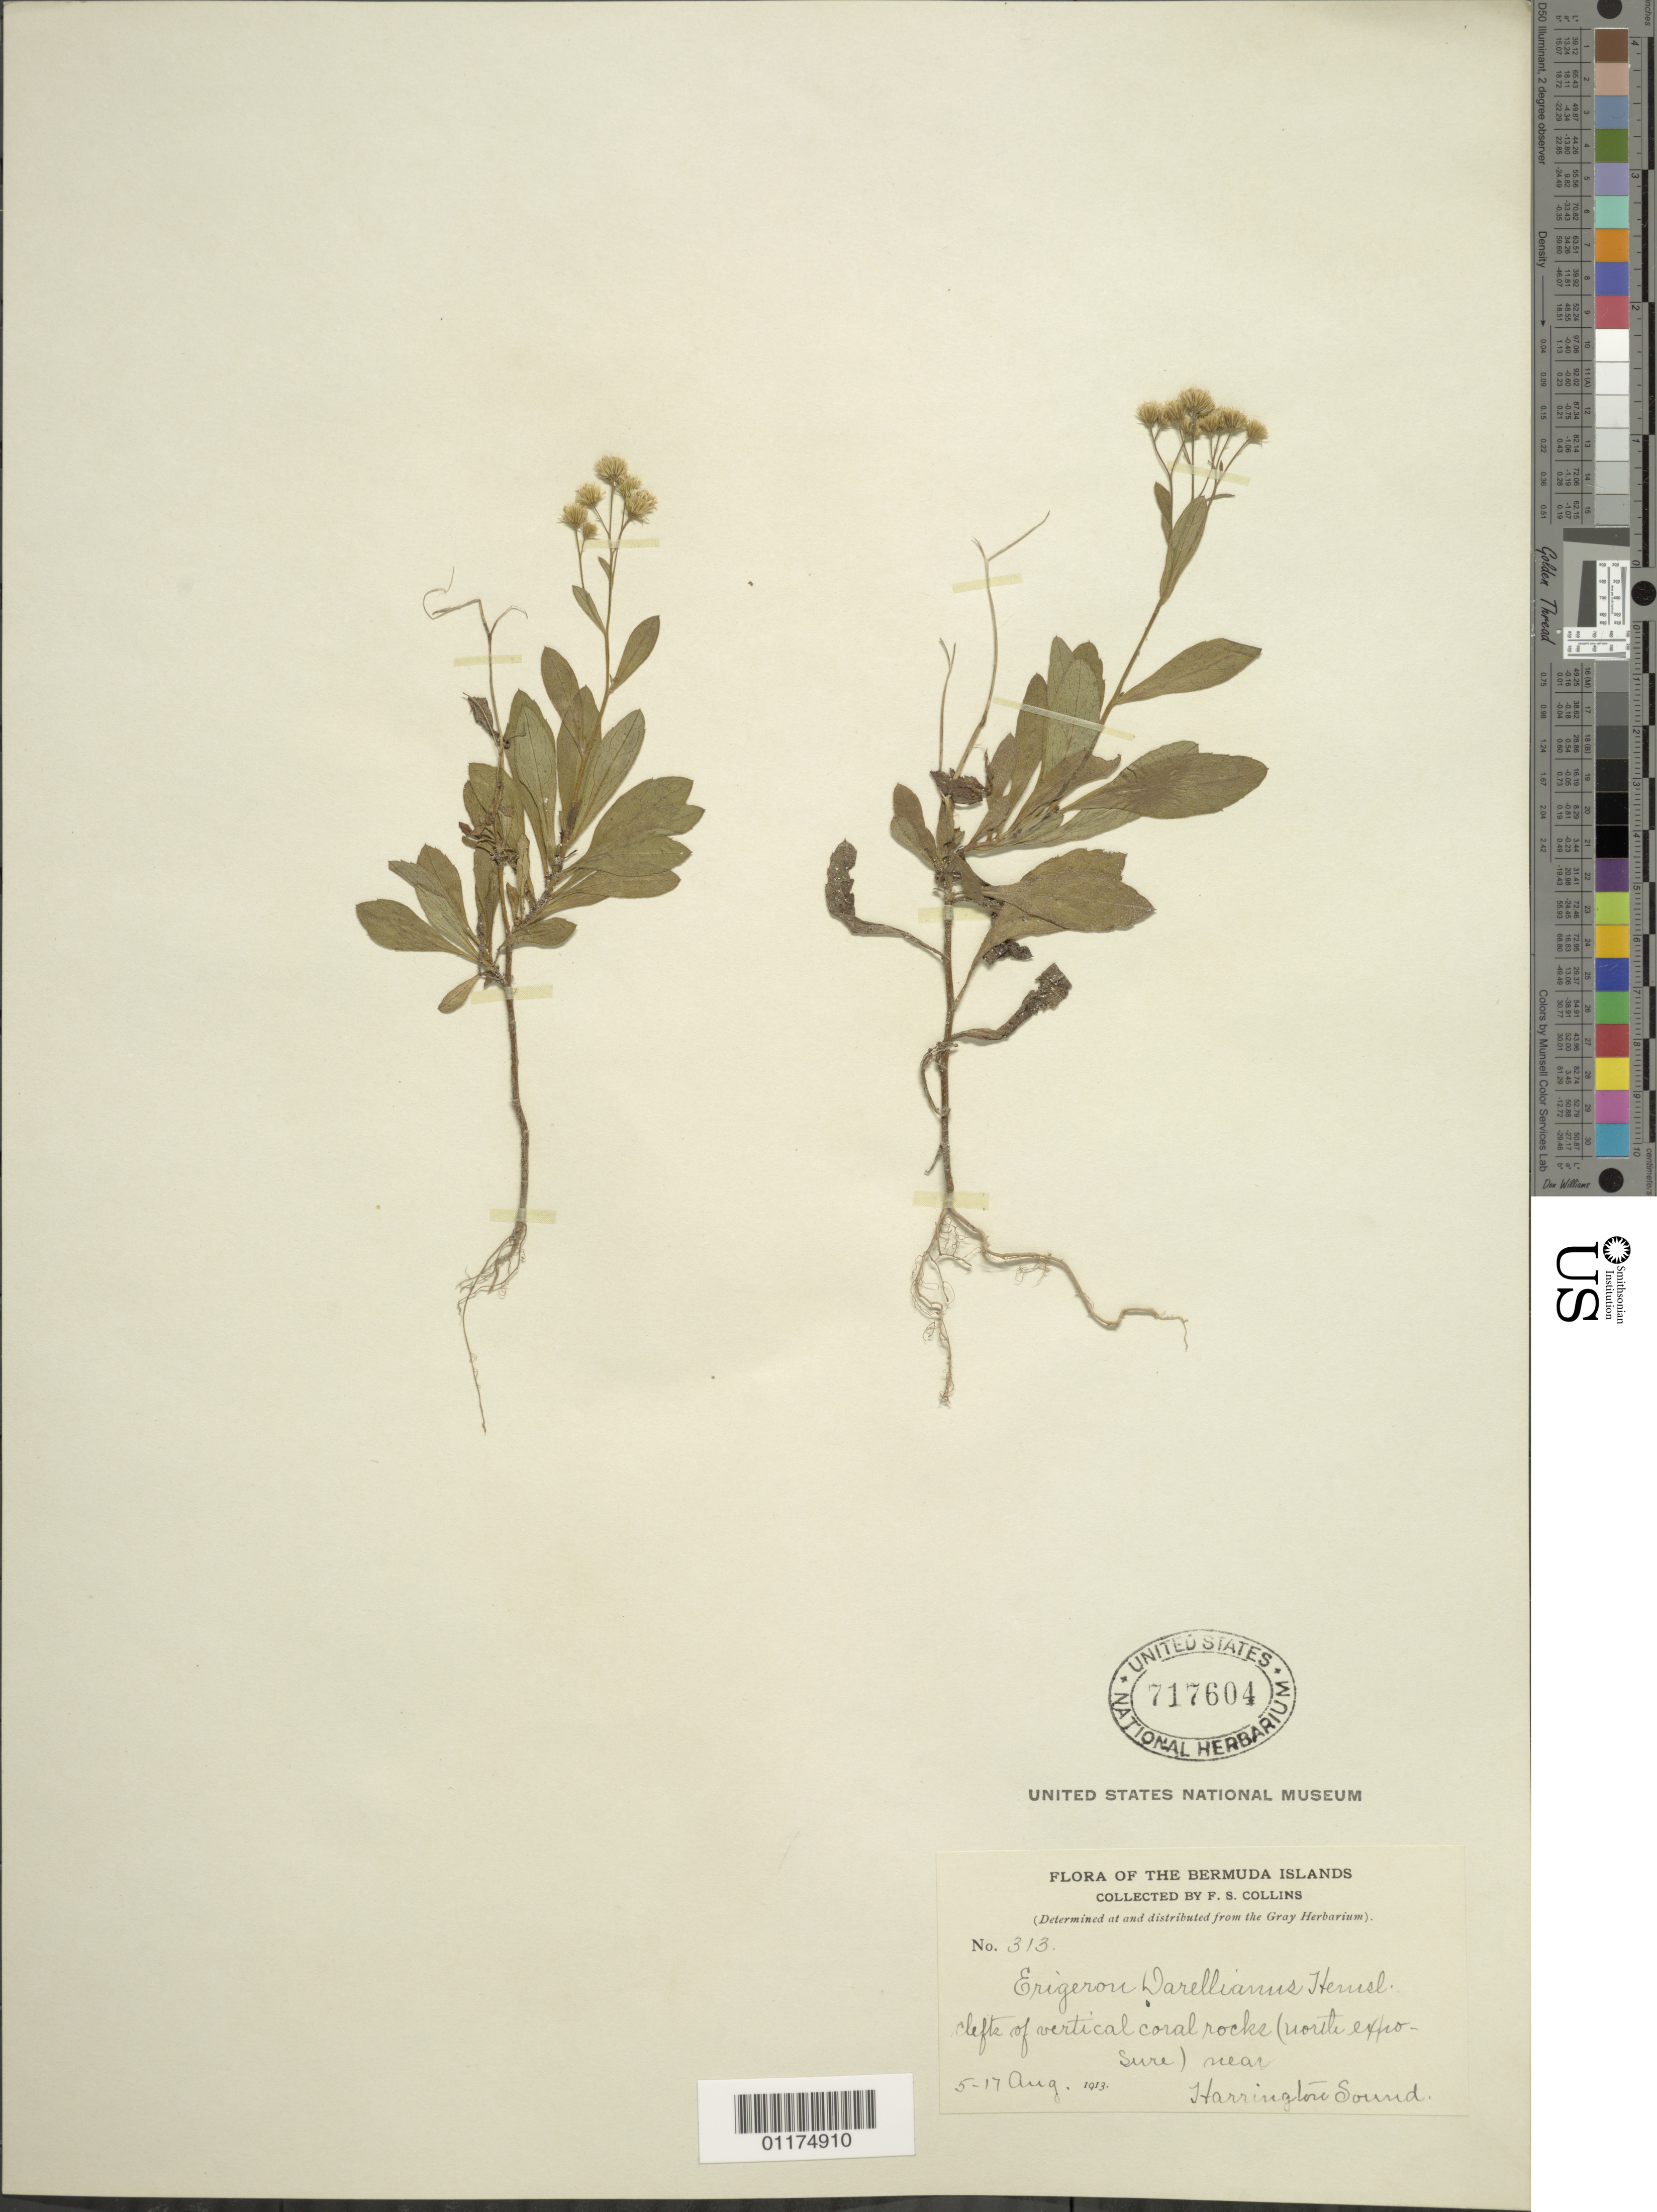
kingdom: Plantae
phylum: Tracheophyta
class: Magnoliopsida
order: Asterales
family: Asteraceae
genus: Erigeron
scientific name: Erigeron darrellianus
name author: Hemsl.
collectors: F. Collins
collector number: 313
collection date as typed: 05 Aug 1913 to 17 Aug 1913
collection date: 1913-08-05/1913-08-17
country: Bermuda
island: Bermuda I.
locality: clifts of vertical coral rocks (north exposure) near Harrington Sound.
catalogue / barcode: US 717604